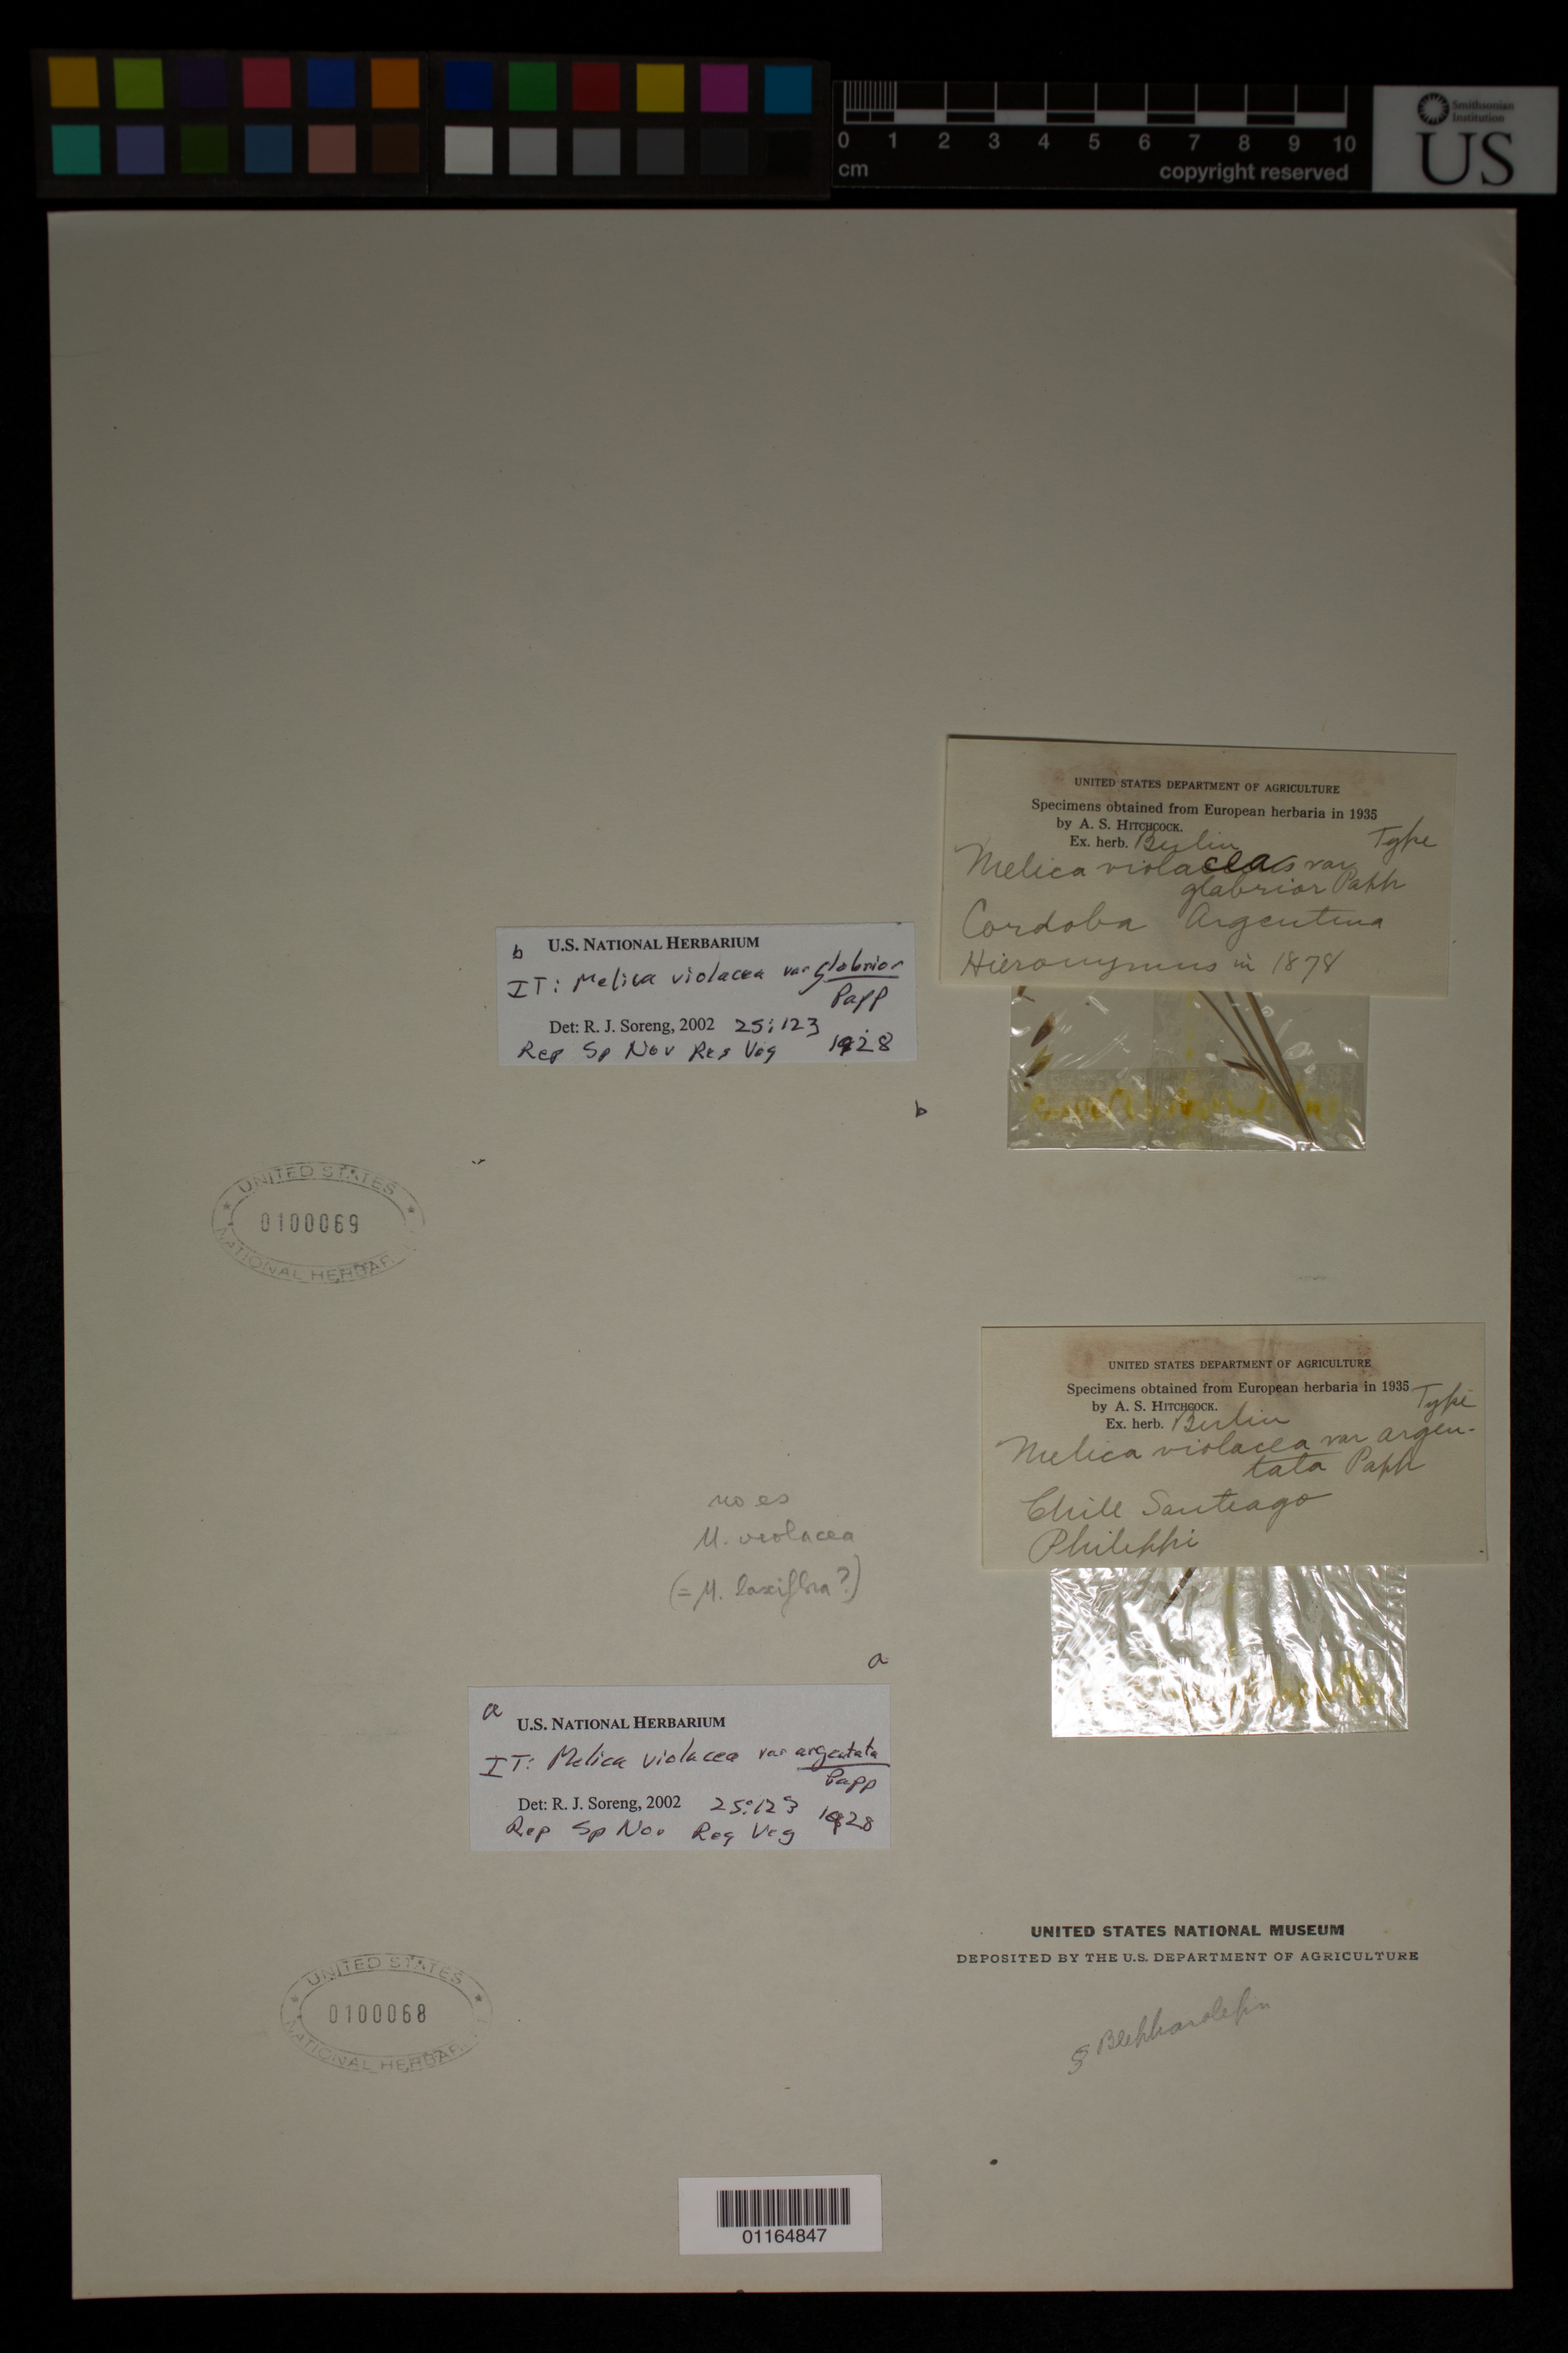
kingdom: Plantae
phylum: Tracheophyta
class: Liliopsida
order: Poales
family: Poaceae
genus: Melica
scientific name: Melica violacea var. glabrior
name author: Papp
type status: Type Collection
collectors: G. H. Hieronymus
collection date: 1878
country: Argentina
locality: Cordoba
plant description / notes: Fragmentary material of type specimen ex herb. Berlin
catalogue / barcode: US 100069-2